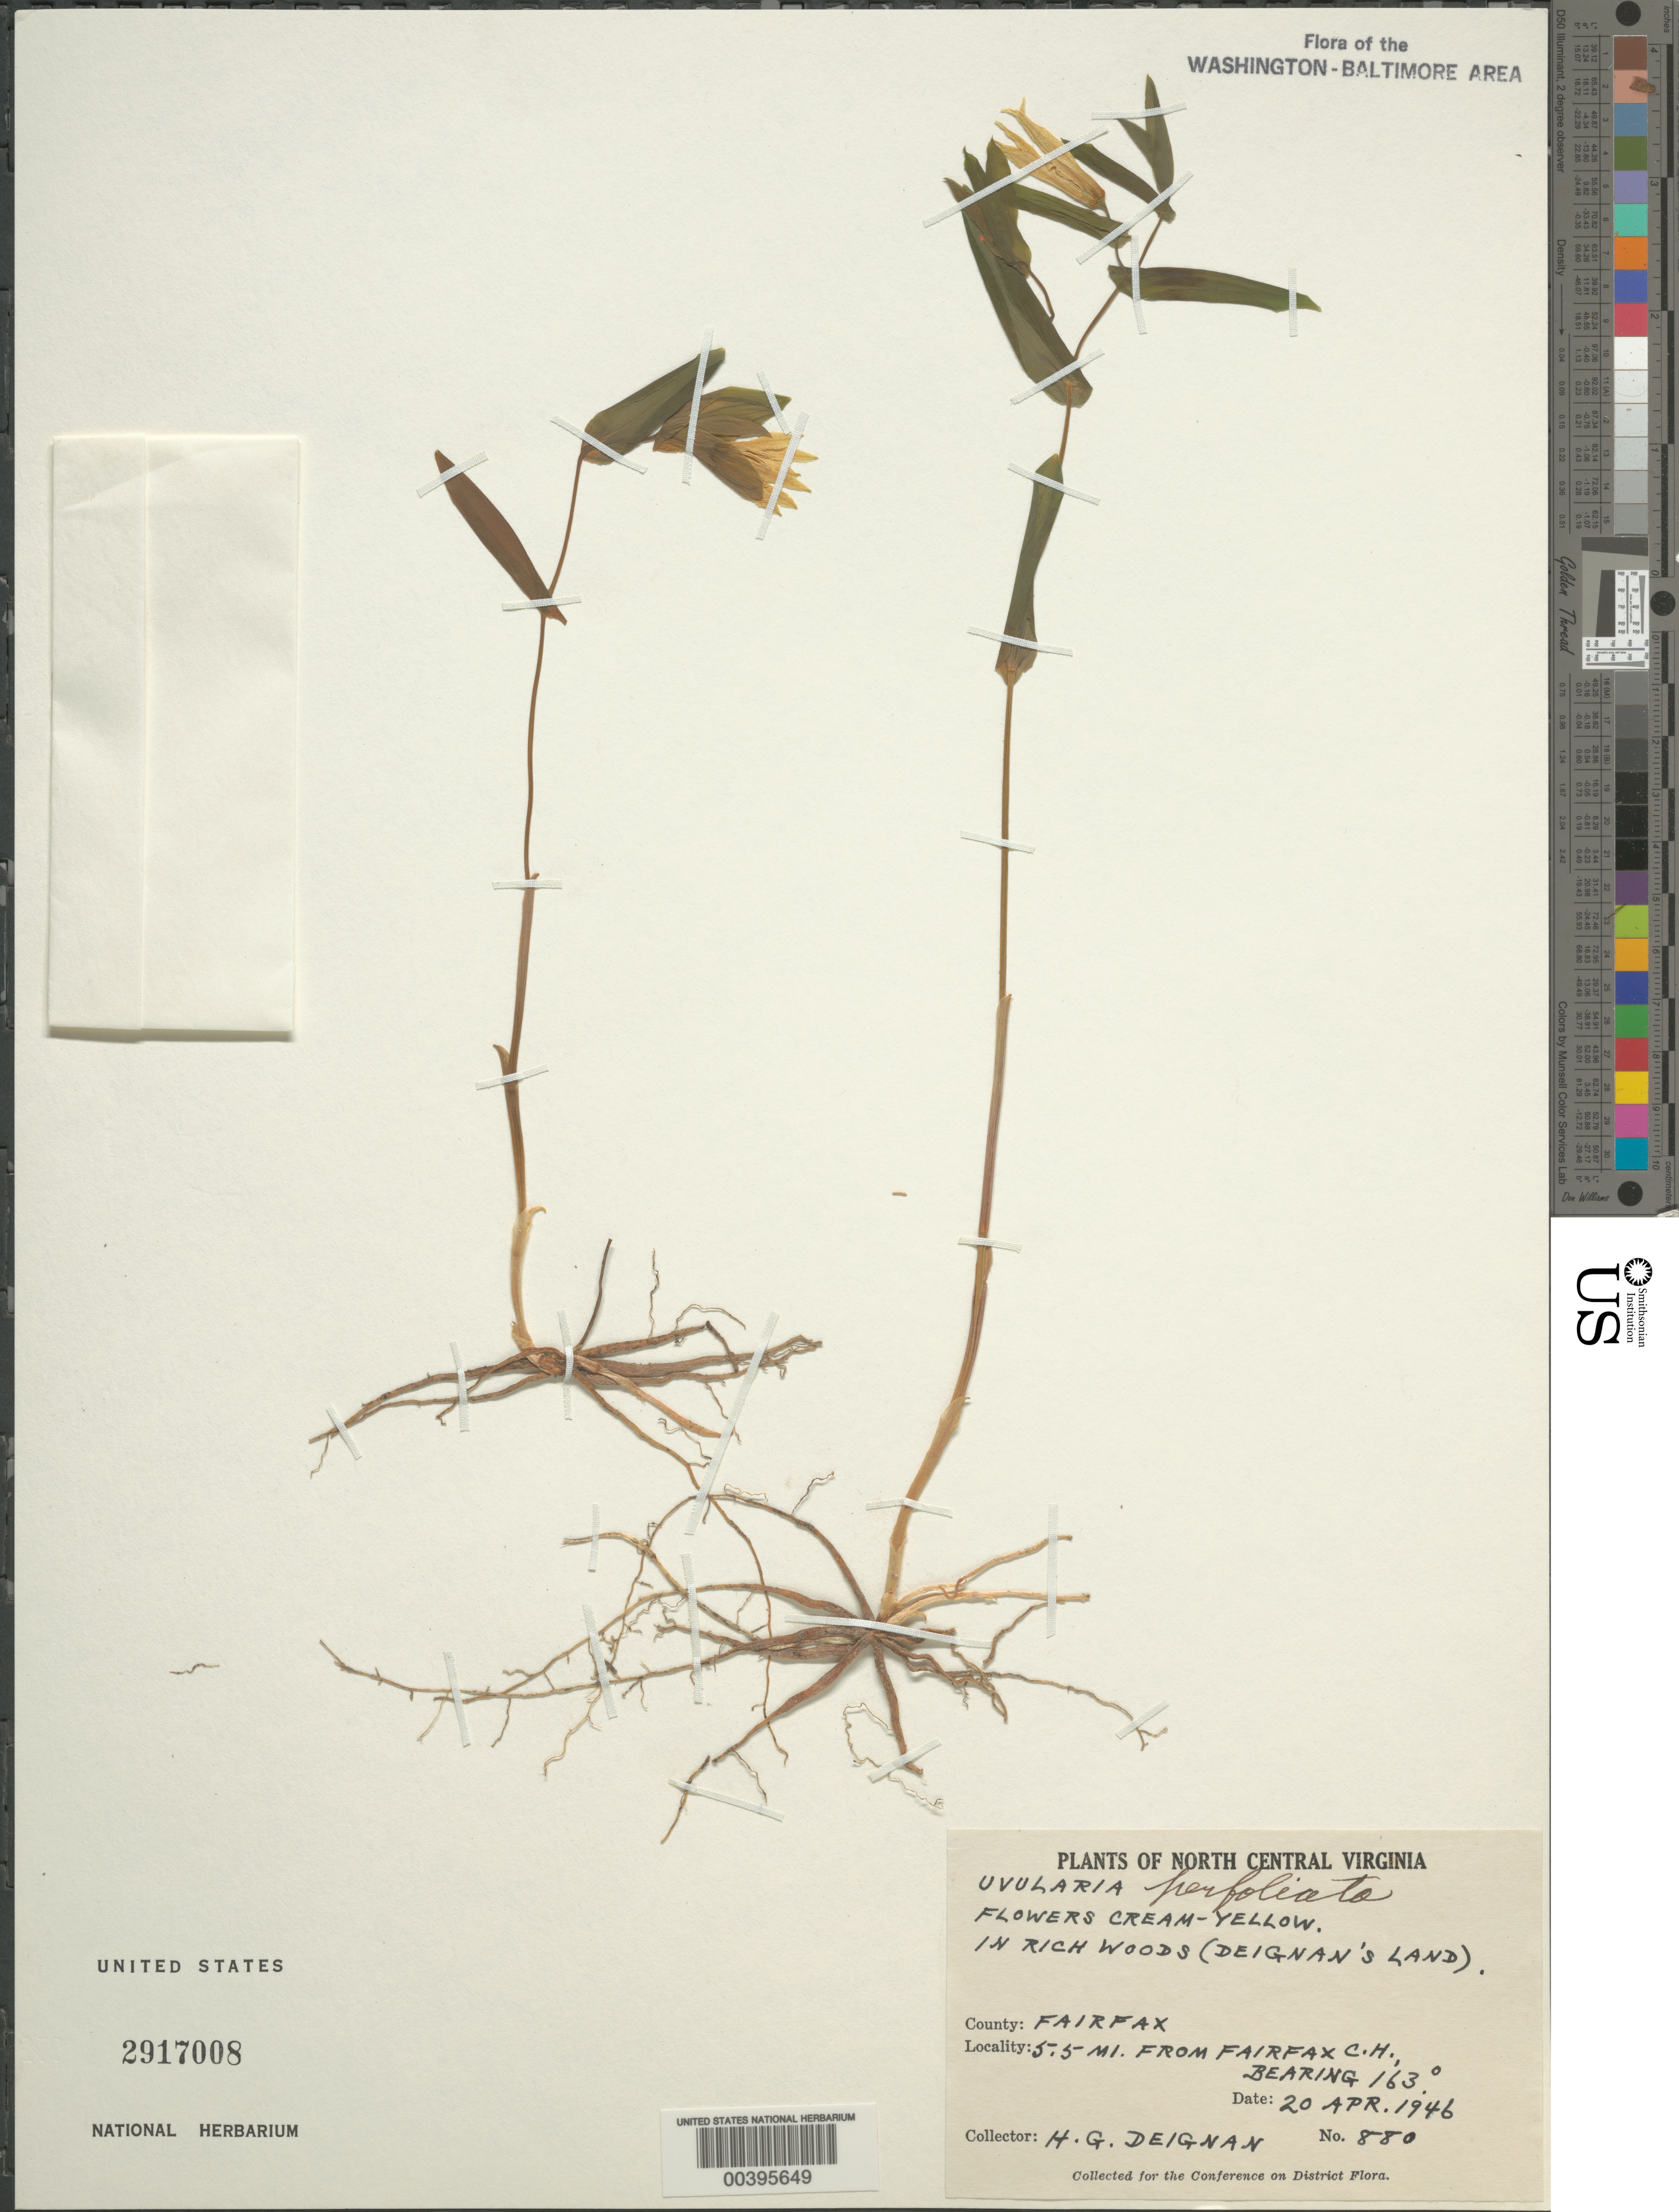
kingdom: Plantae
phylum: Tracheophyta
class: Liliopsida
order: Liliales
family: Colchicaceae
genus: Uvularia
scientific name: Uvularia perfoliata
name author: L.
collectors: H. Deignan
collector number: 880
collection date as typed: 20 Apr 1946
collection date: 1946-04-20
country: United States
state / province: Virginia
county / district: Fairfax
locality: Deignans Land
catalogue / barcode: US 2917008